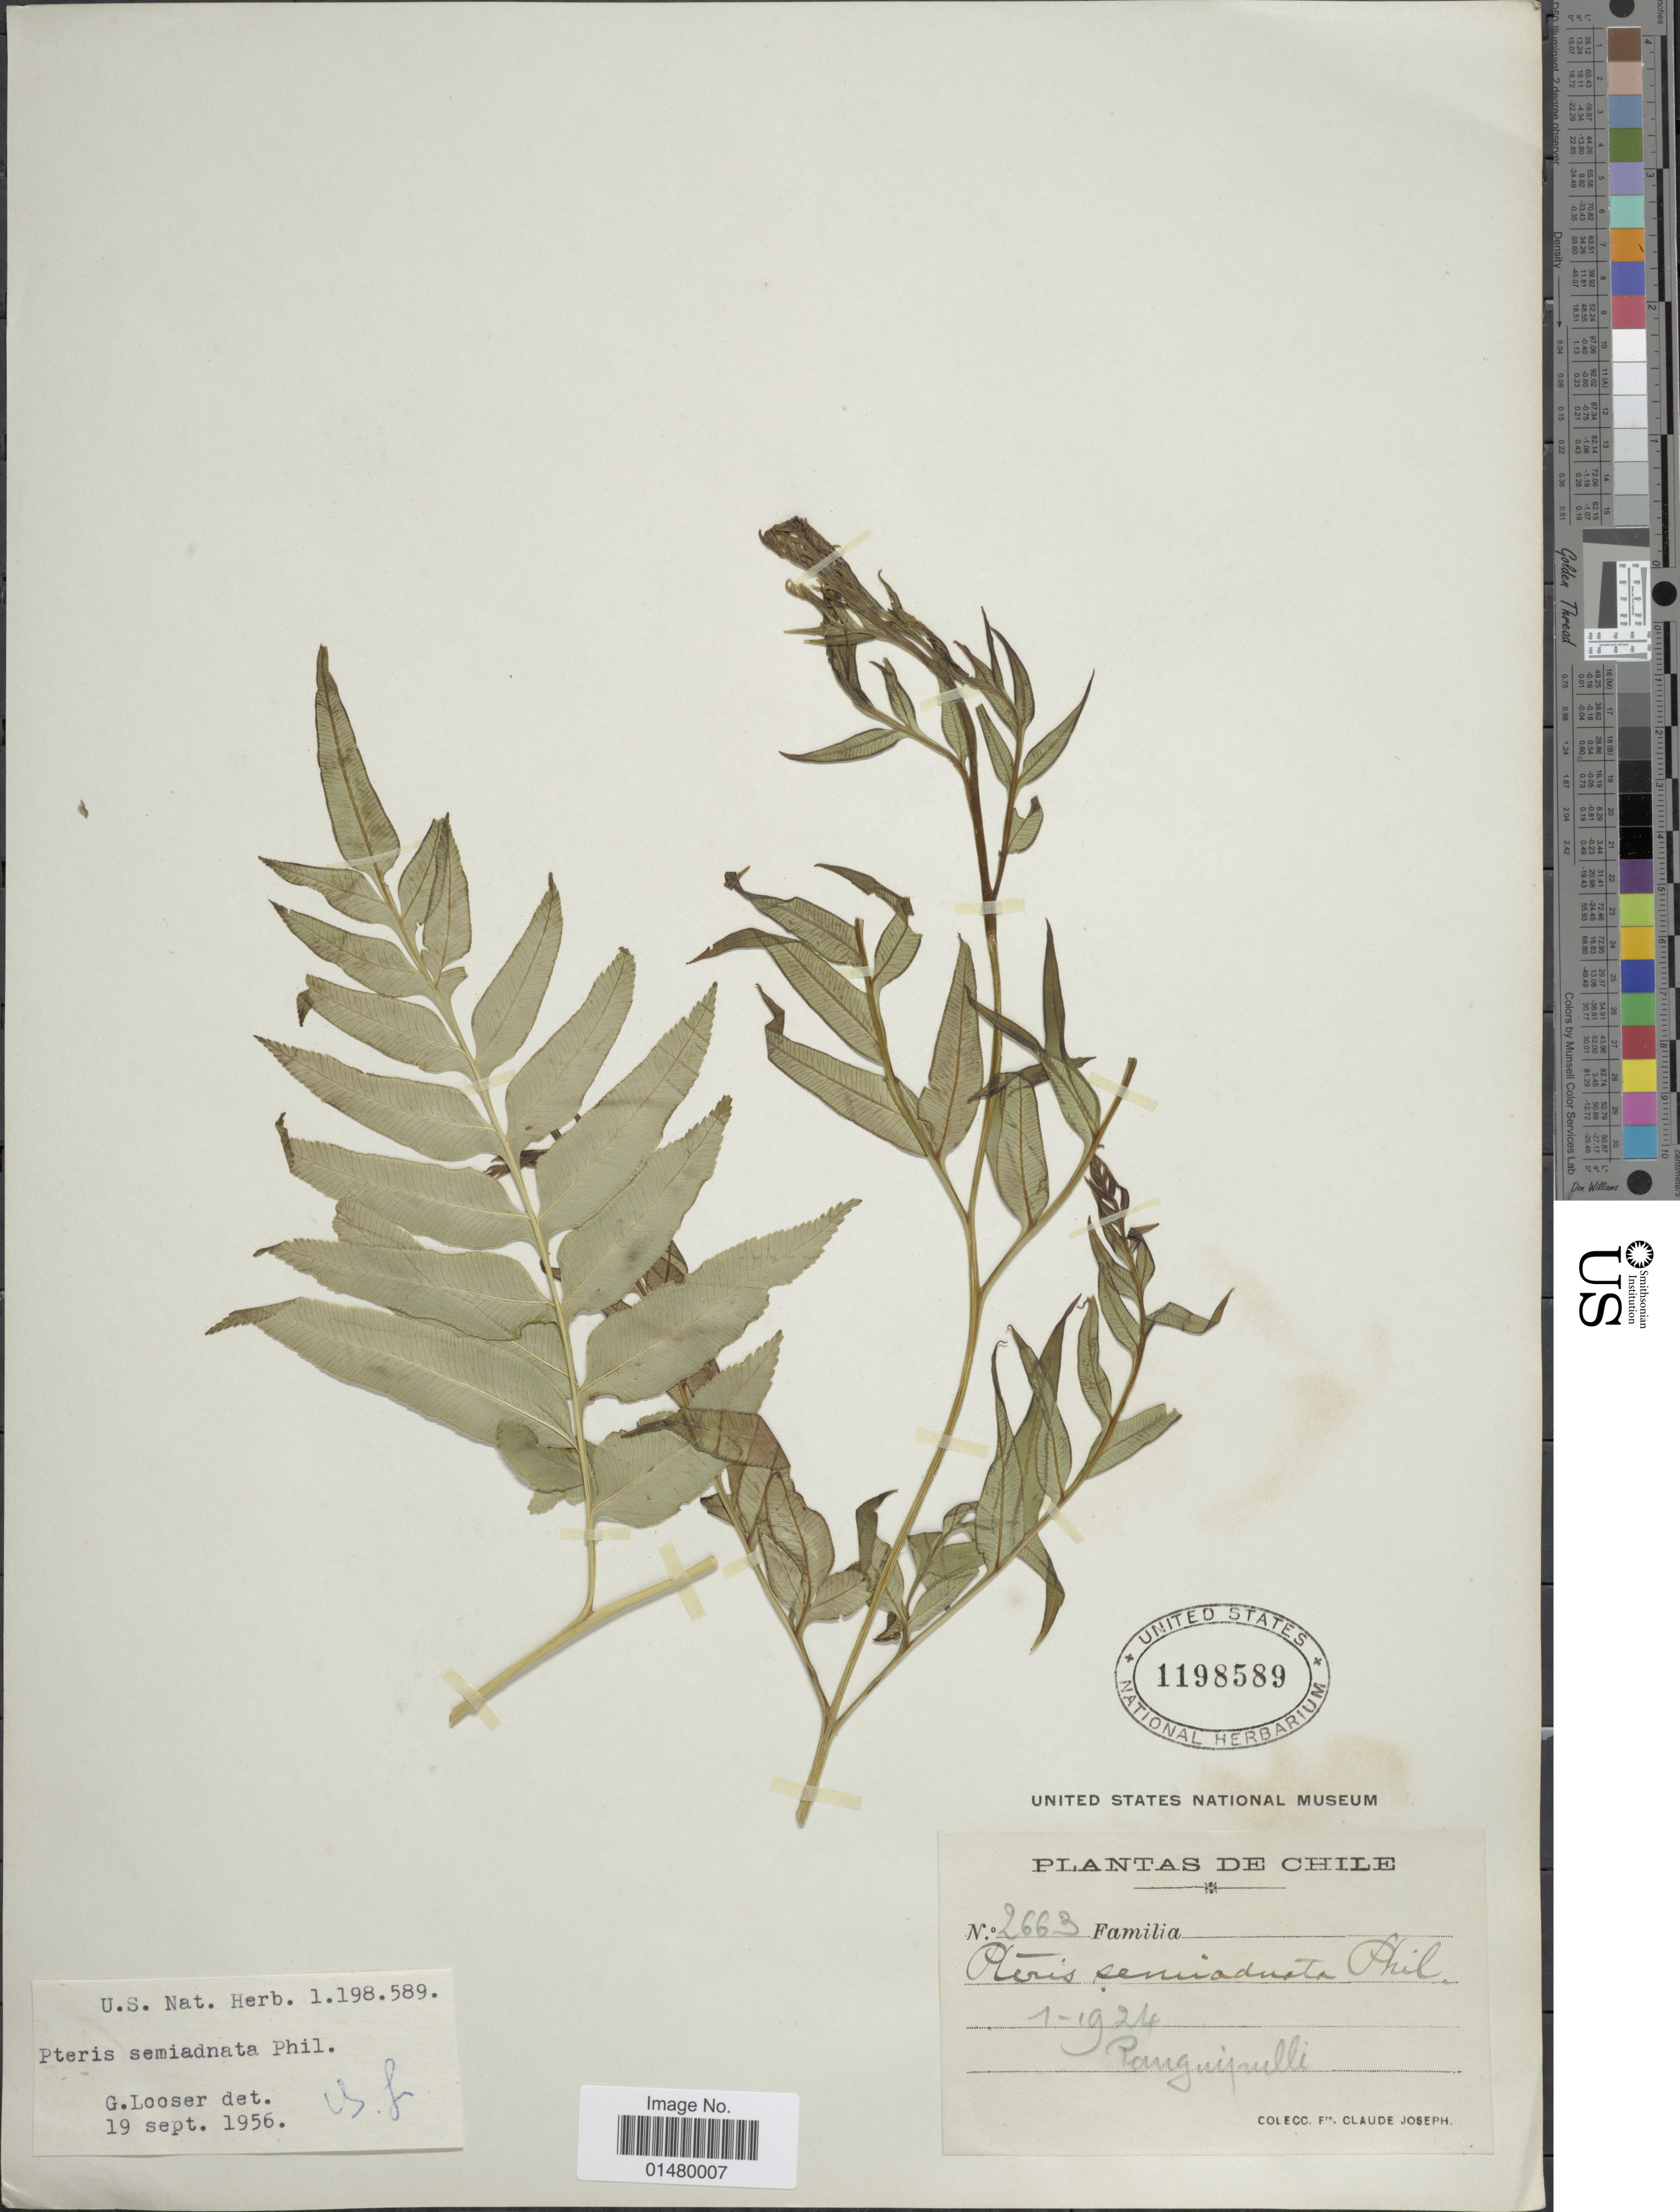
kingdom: Plantae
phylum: Tracheophyta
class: Polypodiopsida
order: Polypodiales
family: Pteridaceae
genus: Pteris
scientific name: Pteris semiadnata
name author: Phil.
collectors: C. Joseph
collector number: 2663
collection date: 1924-01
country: Chile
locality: Panguipulli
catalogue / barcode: US 1198589